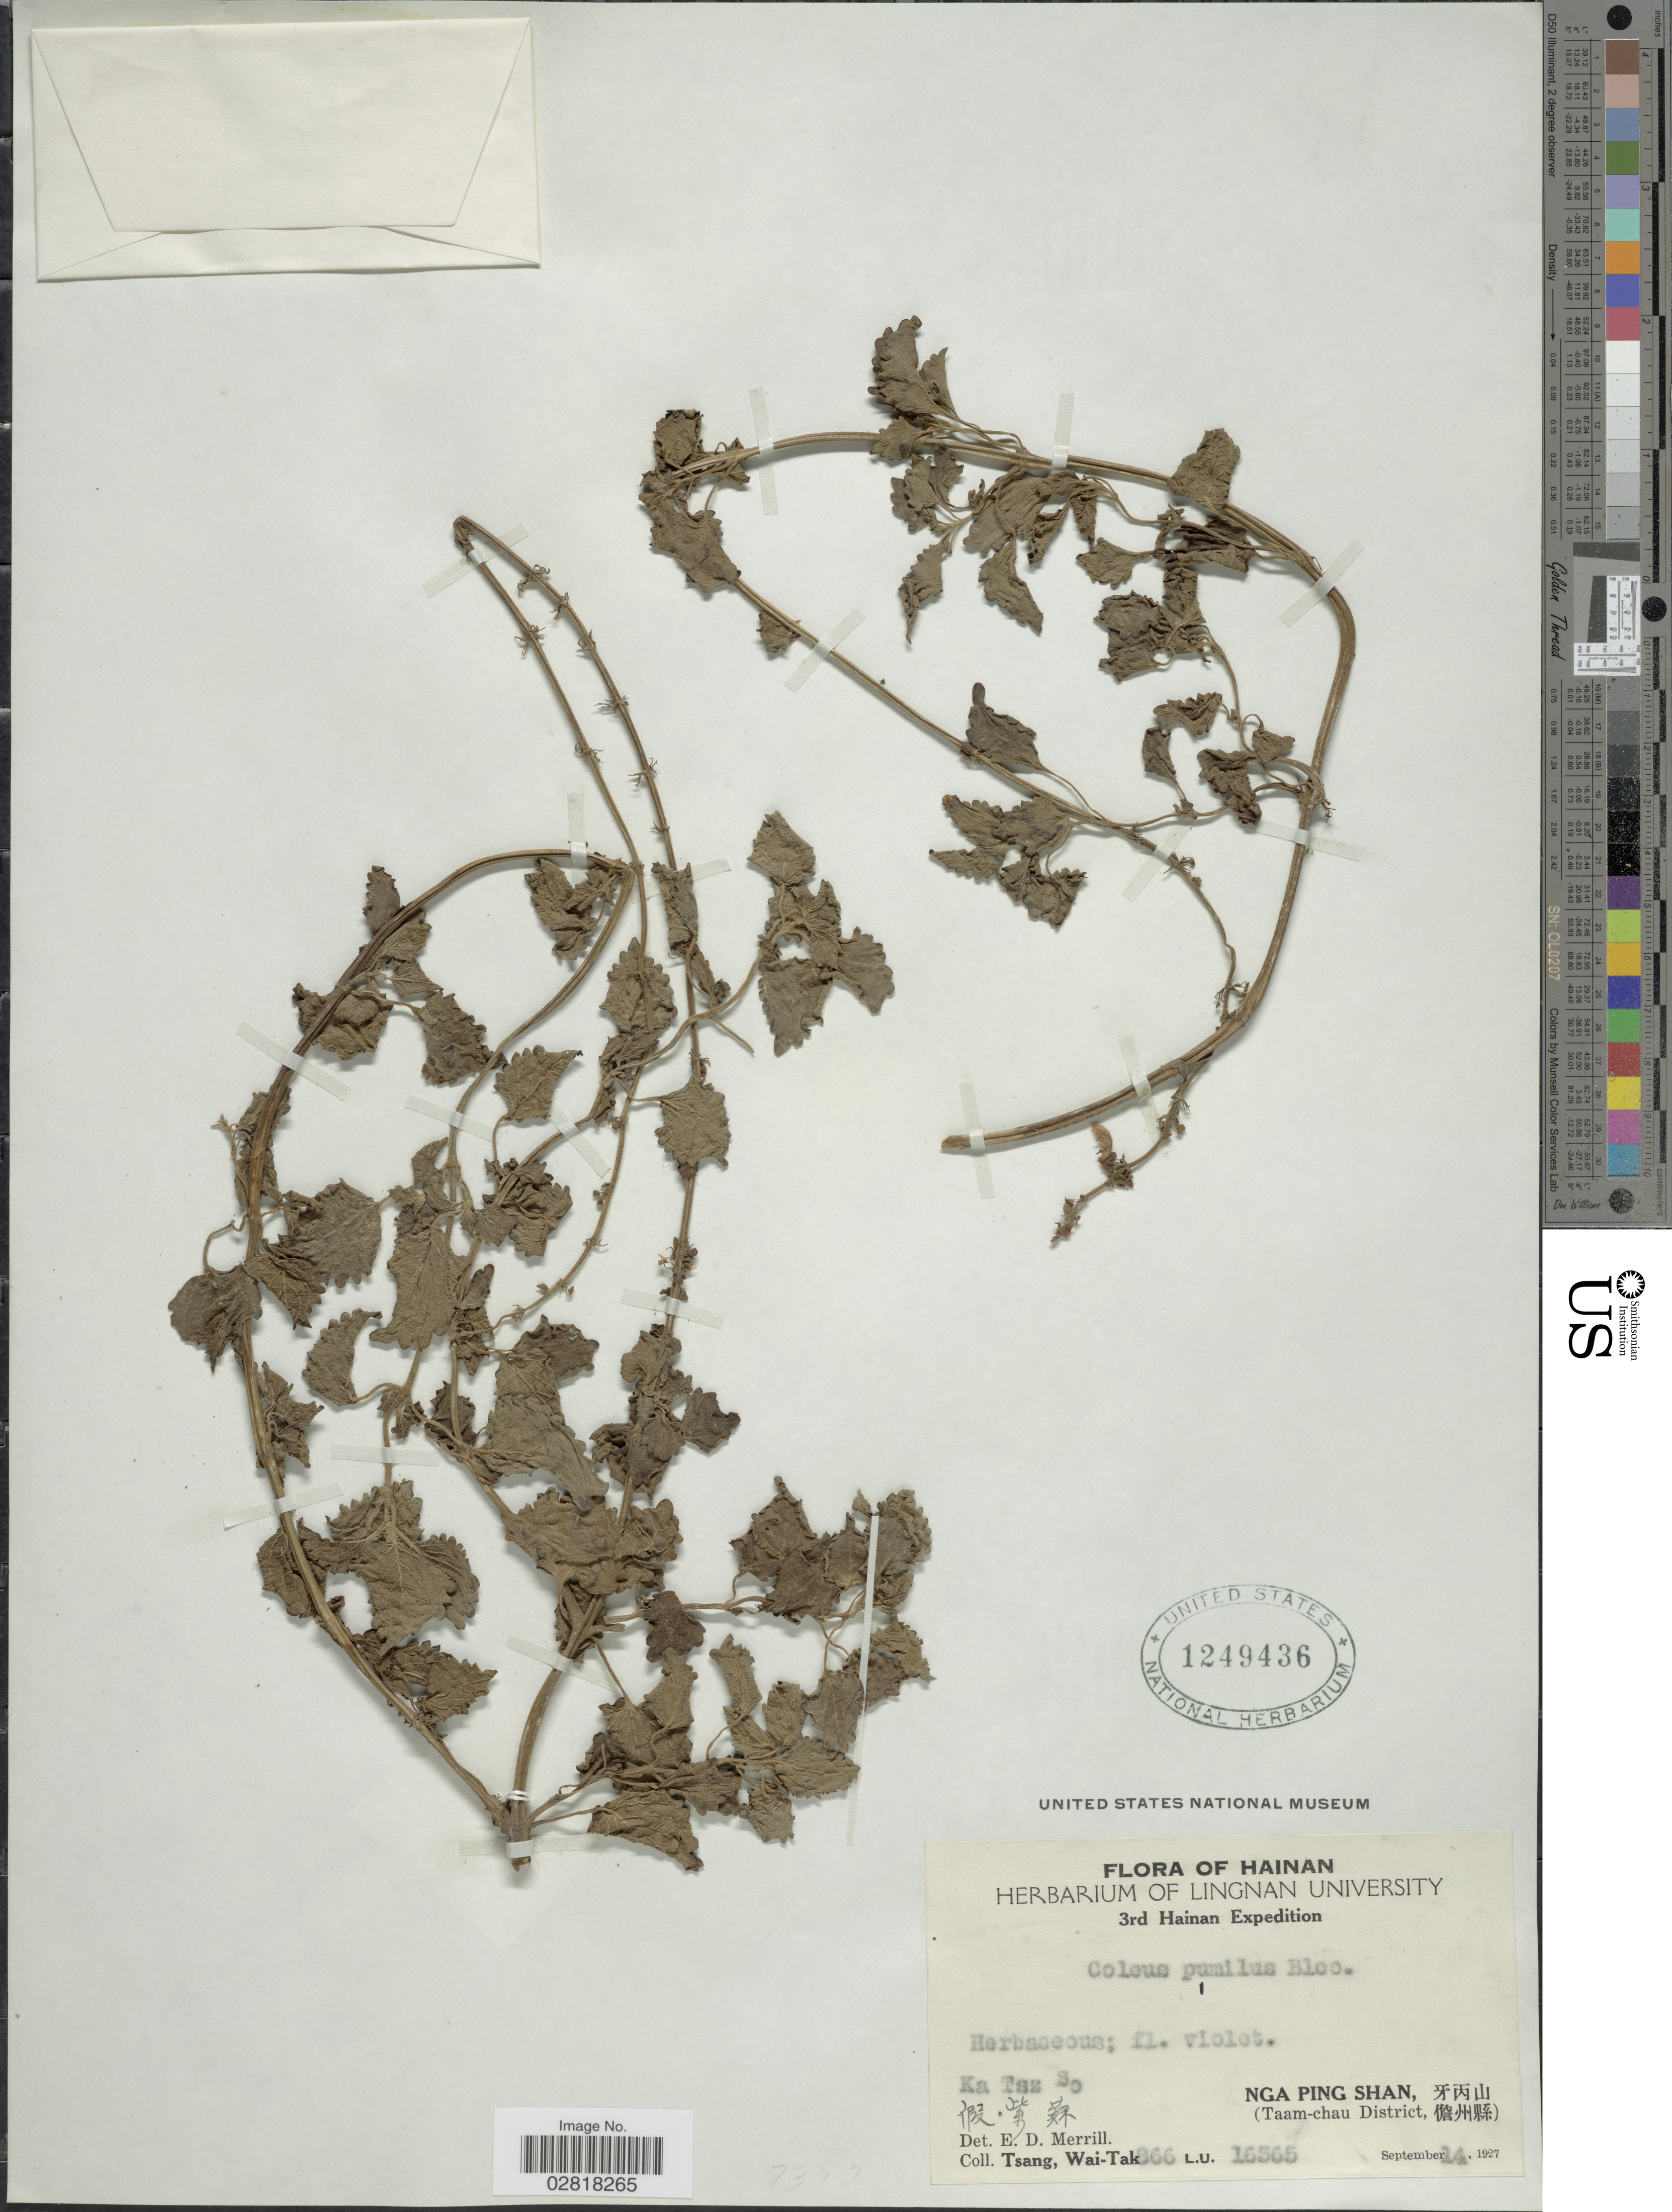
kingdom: Plantae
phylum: Tracheophyta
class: Magnoliopsida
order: Lamiales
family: Lamiaceae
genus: Plectranthus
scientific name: Plectranthus scutellarioides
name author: (L.) R. Br.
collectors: W. T. Tsang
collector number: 866/16365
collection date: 1927-09-14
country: China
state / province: Hainan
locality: Ka Tsz So, Nga Ping Shan, (Taam-chau District).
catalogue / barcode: US 1249436